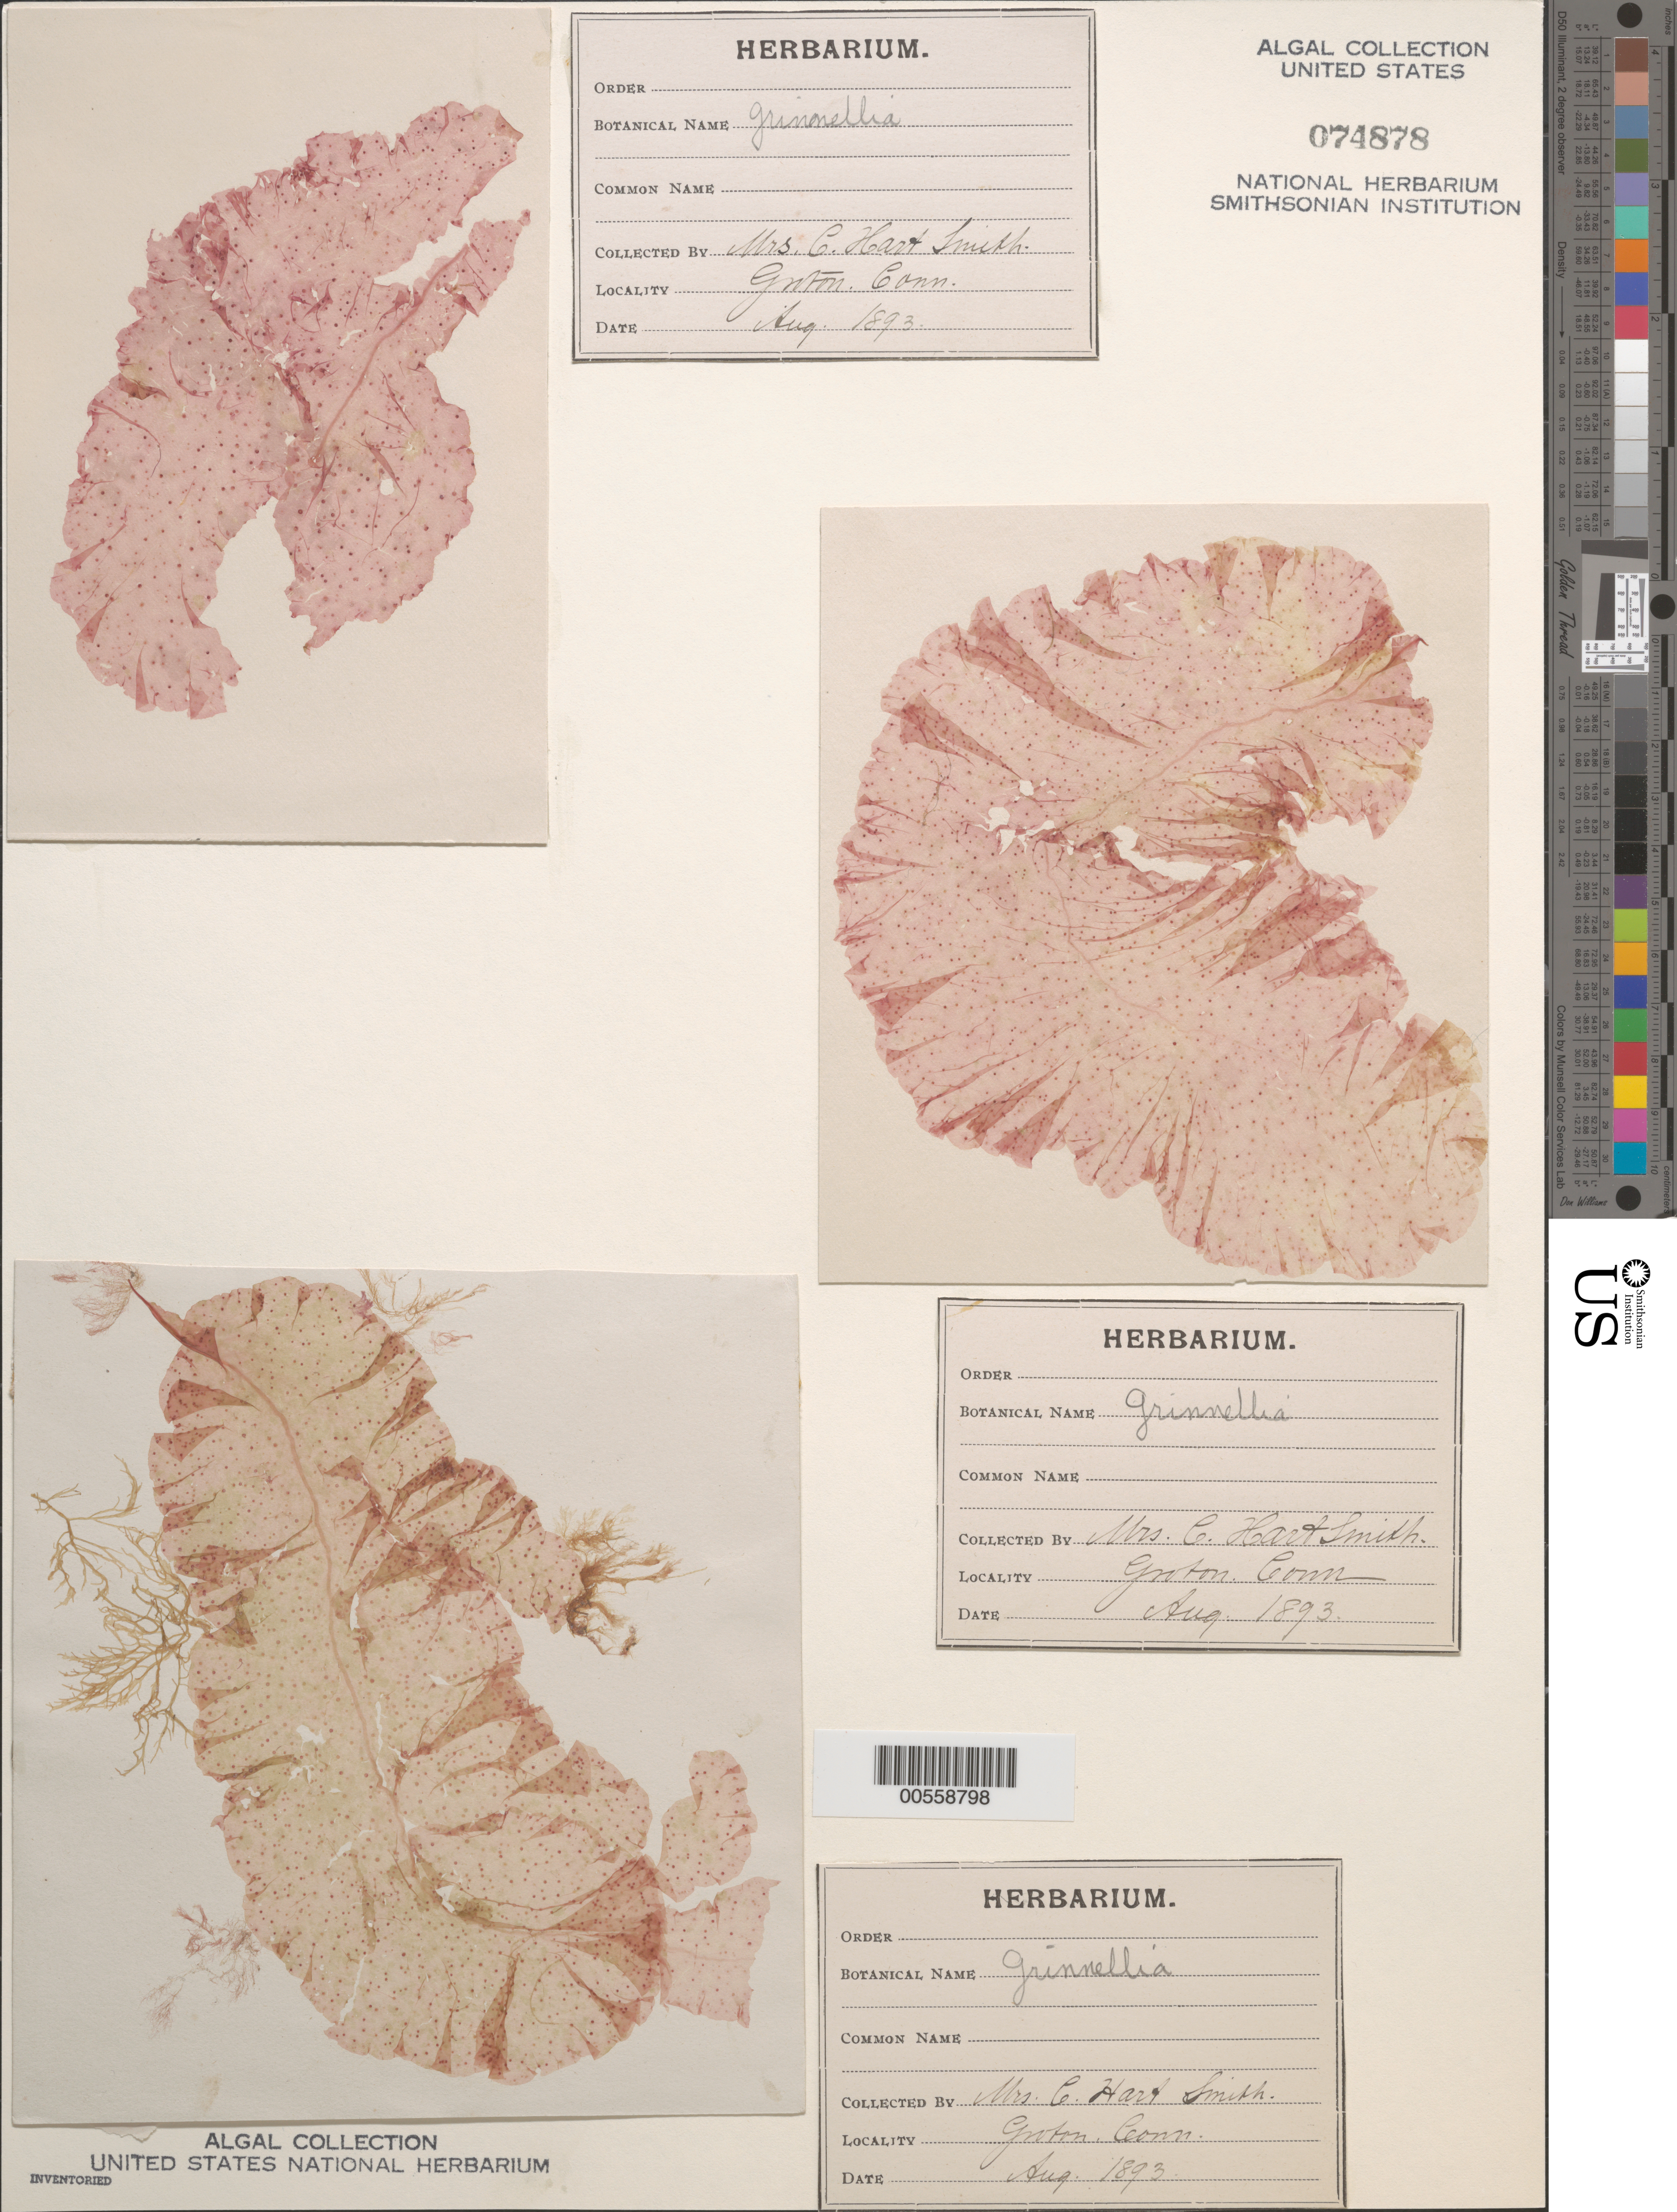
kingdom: Plantae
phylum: Rhodophyta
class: Florideophyceae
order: Ceramiales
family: Delesseriaceae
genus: Grinnellia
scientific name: Grinnellia sp.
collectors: C. H. Smith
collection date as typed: Aug 1893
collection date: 1893-08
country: United States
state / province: Connecticut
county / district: New London County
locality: Groton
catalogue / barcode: US 74878